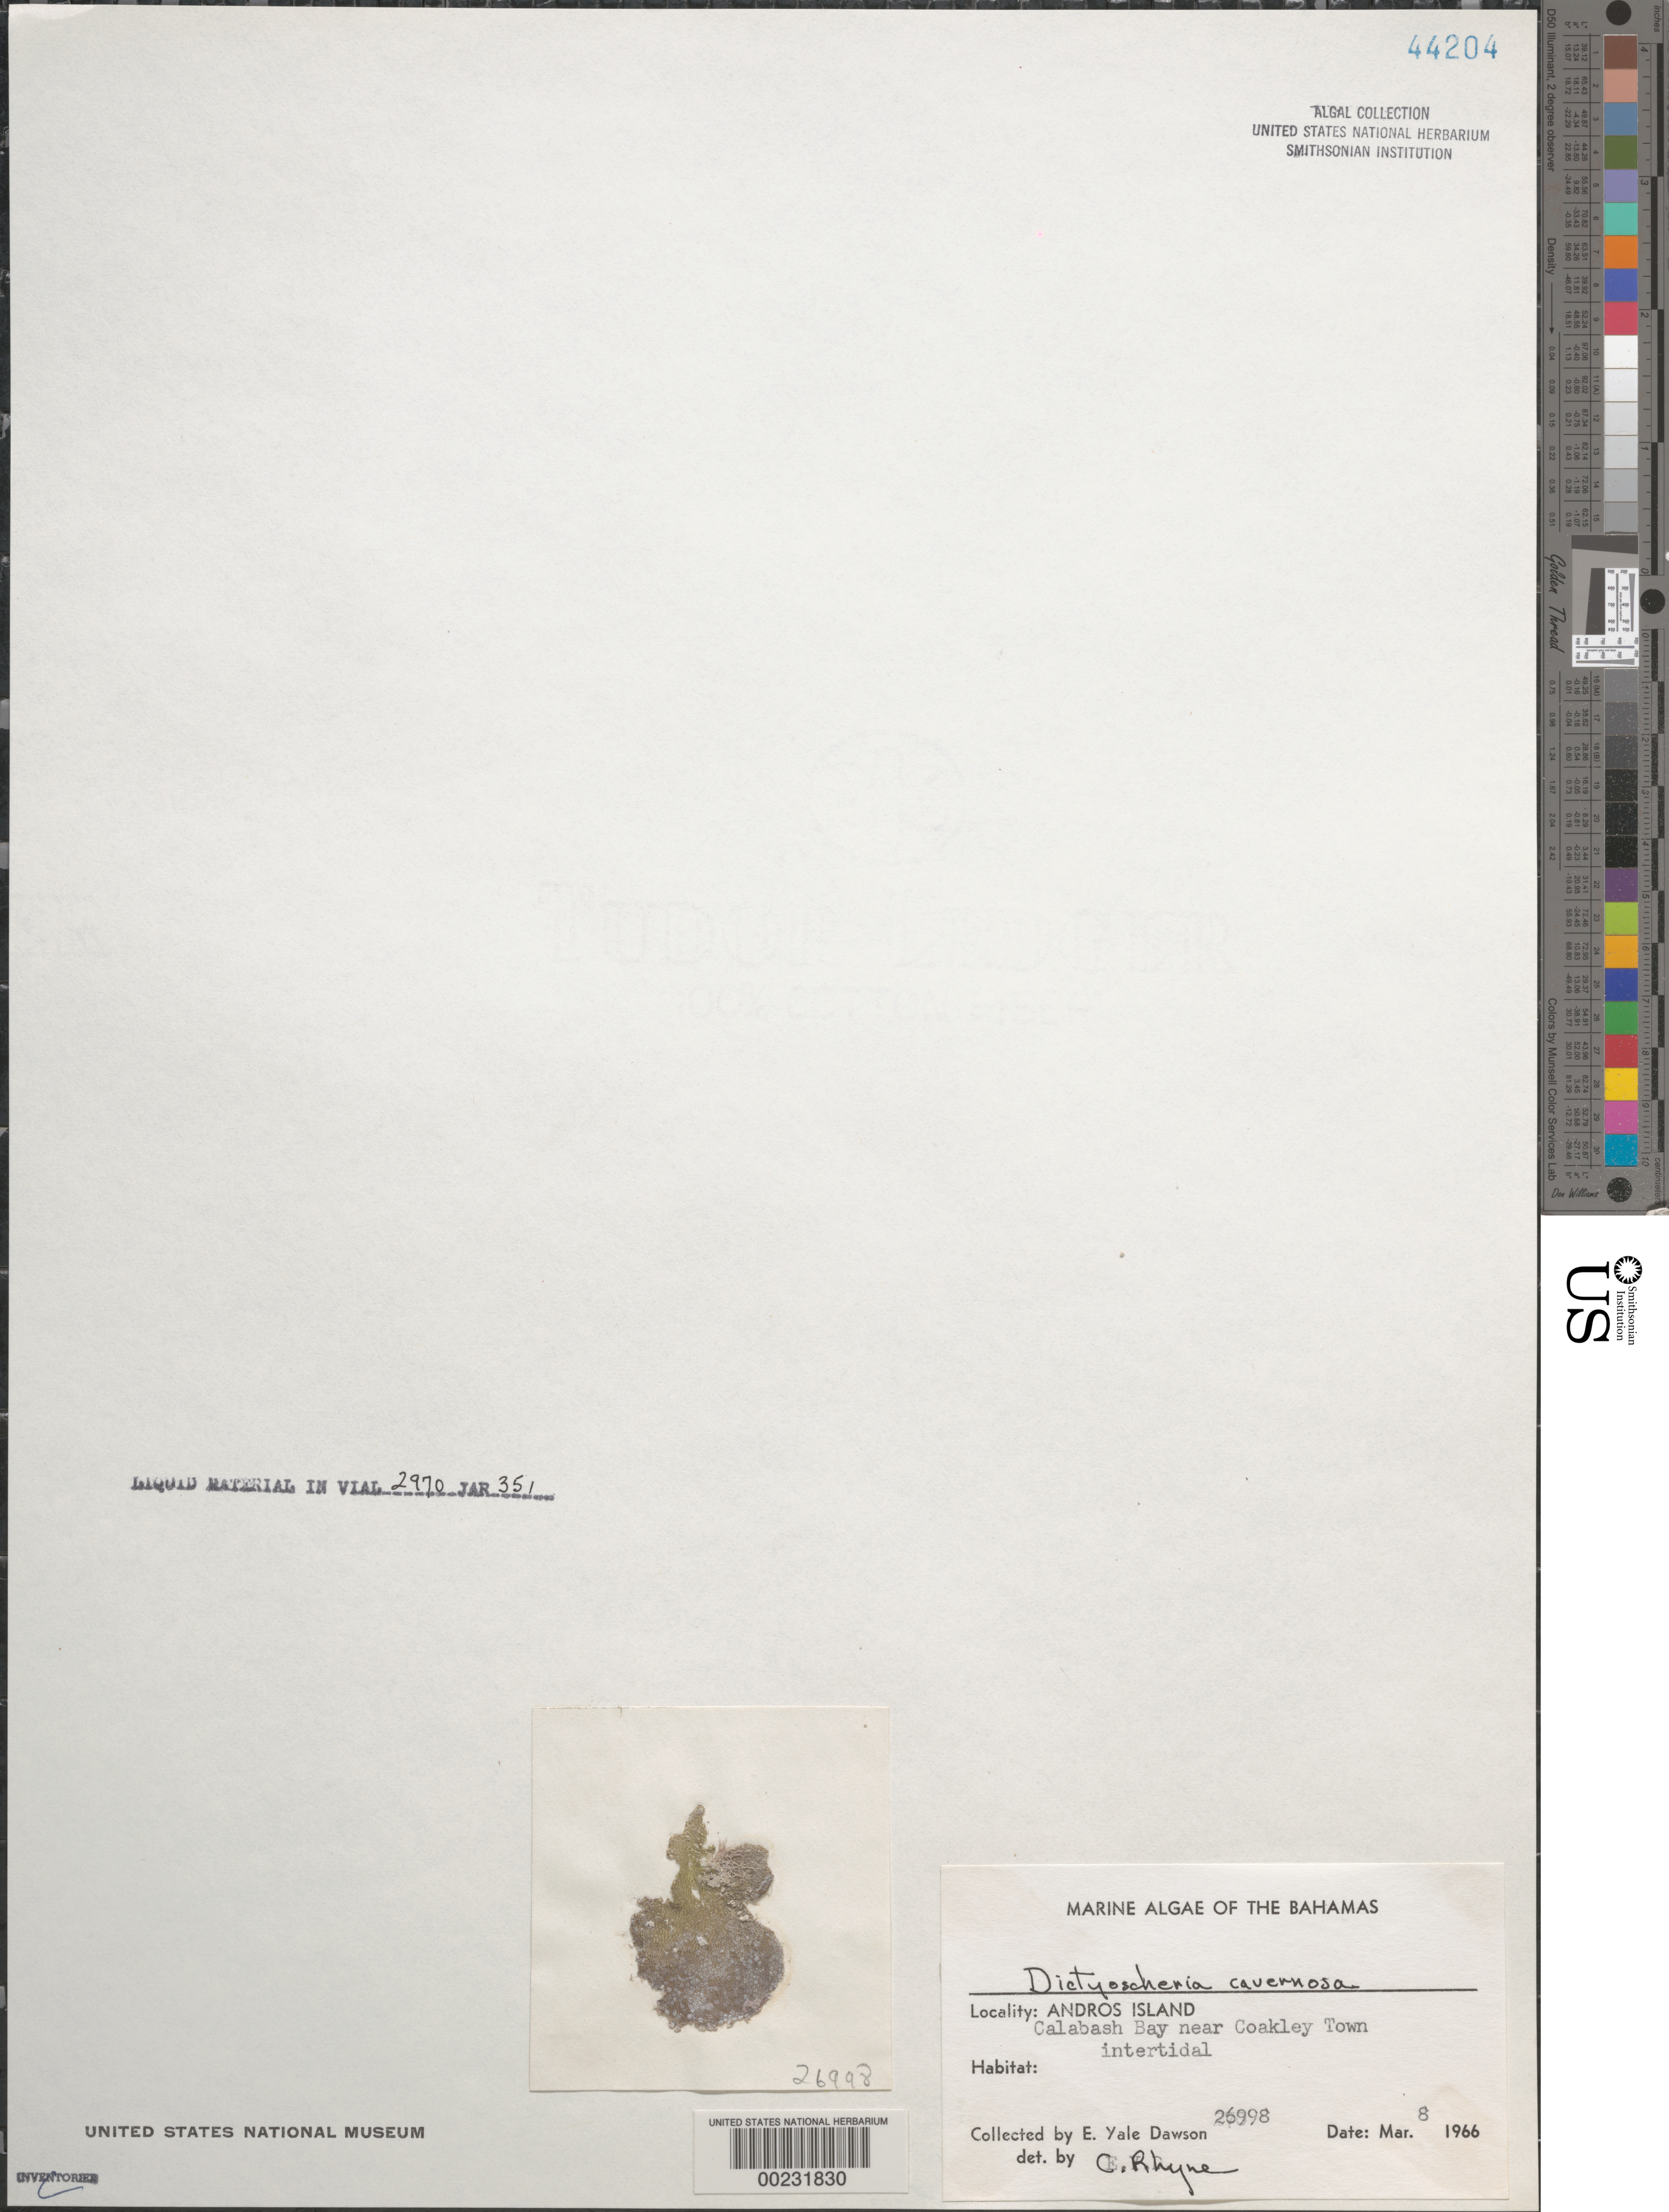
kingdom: Plantae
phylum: Chlorophyta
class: Ulvophyceae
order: Siphonocladales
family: Siphonocladaceae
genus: Dictyosphaeria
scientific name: Dictyosphaeria cavernosa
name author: (Forssk.) Børgesen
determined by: Rhyne, C. F.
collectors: E. Y. Dawson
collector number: EYD 26998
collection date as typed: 08 Mar 1966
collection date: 1966-03-08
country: Bahamas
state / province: Andros Island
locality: Calabash bay, near coakley town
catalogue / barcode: US 44204